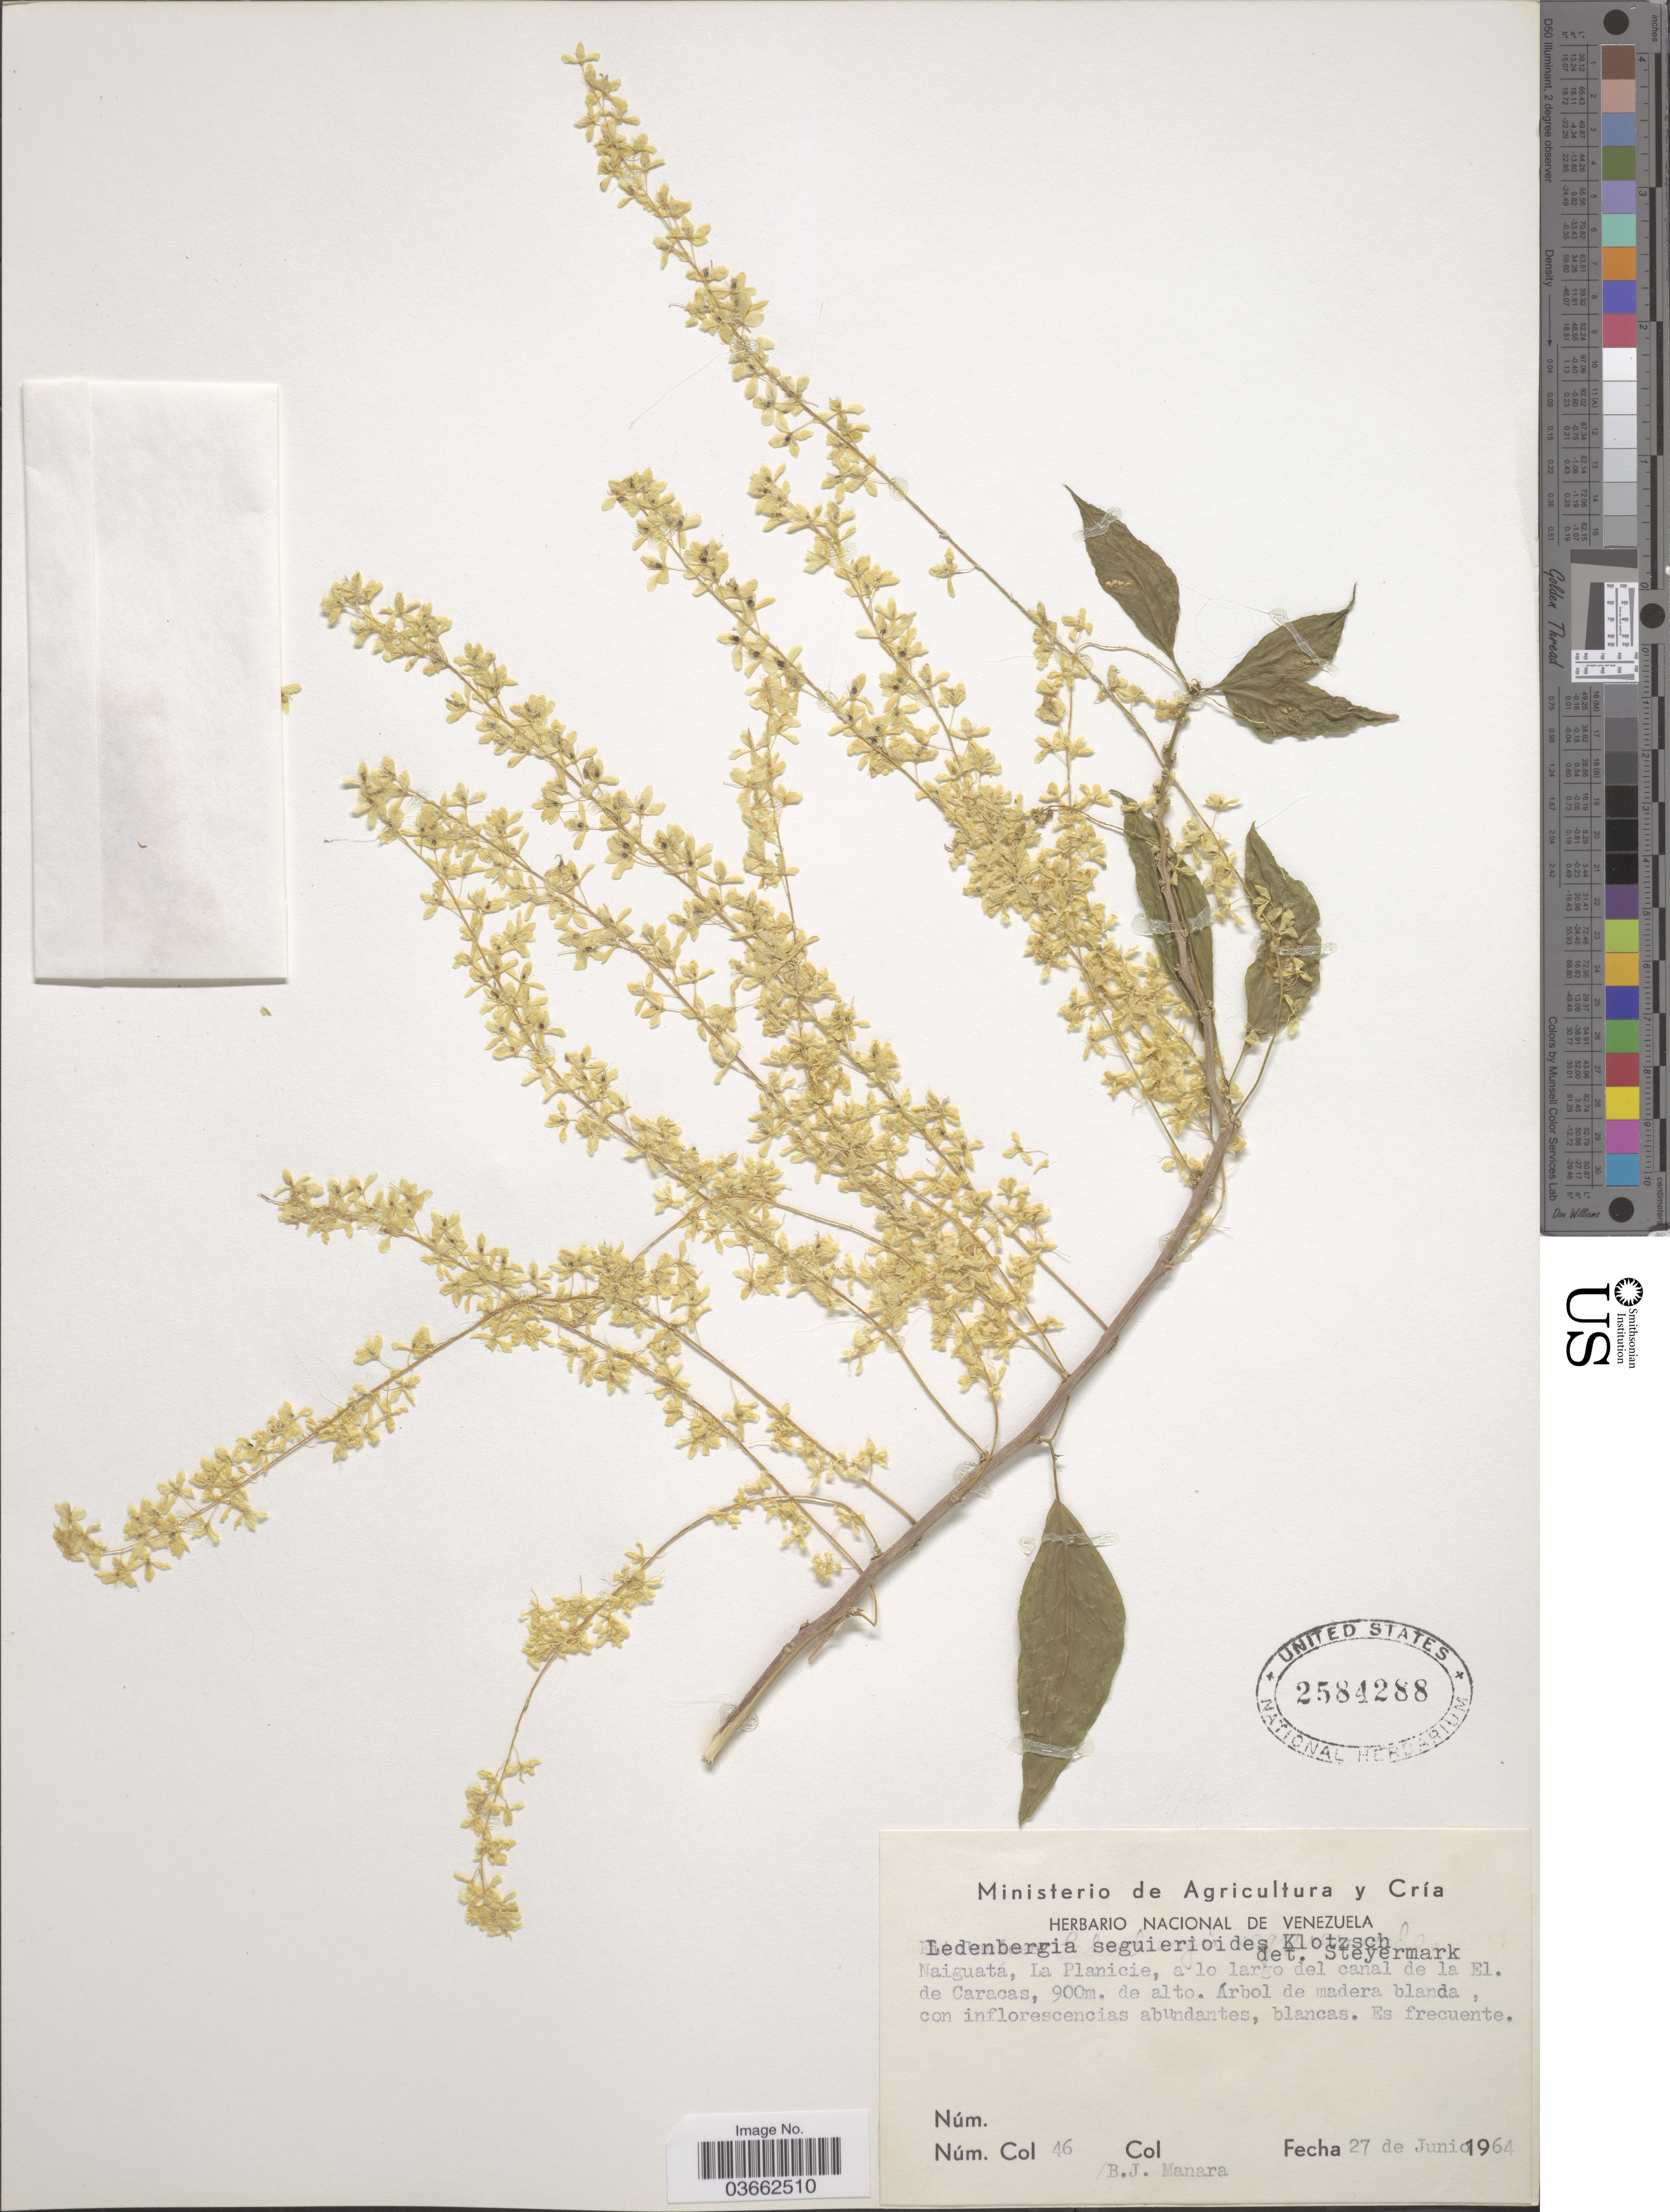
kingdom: Plantae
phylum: Tracheophyta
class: Magnoliopsida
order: Caryophyllales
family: Phytolaccaceae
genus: Flueckigera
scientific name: Flueckigera seguierodes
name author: (Klotzsch ex Moq.) Kuntze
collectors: B. Manara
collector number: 46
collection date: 1964-06-27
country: Venezuela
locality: Naiguata, La Planicie, a lo largo del canal de la El. de Caracas.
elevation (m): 900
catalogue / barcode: US 2584288